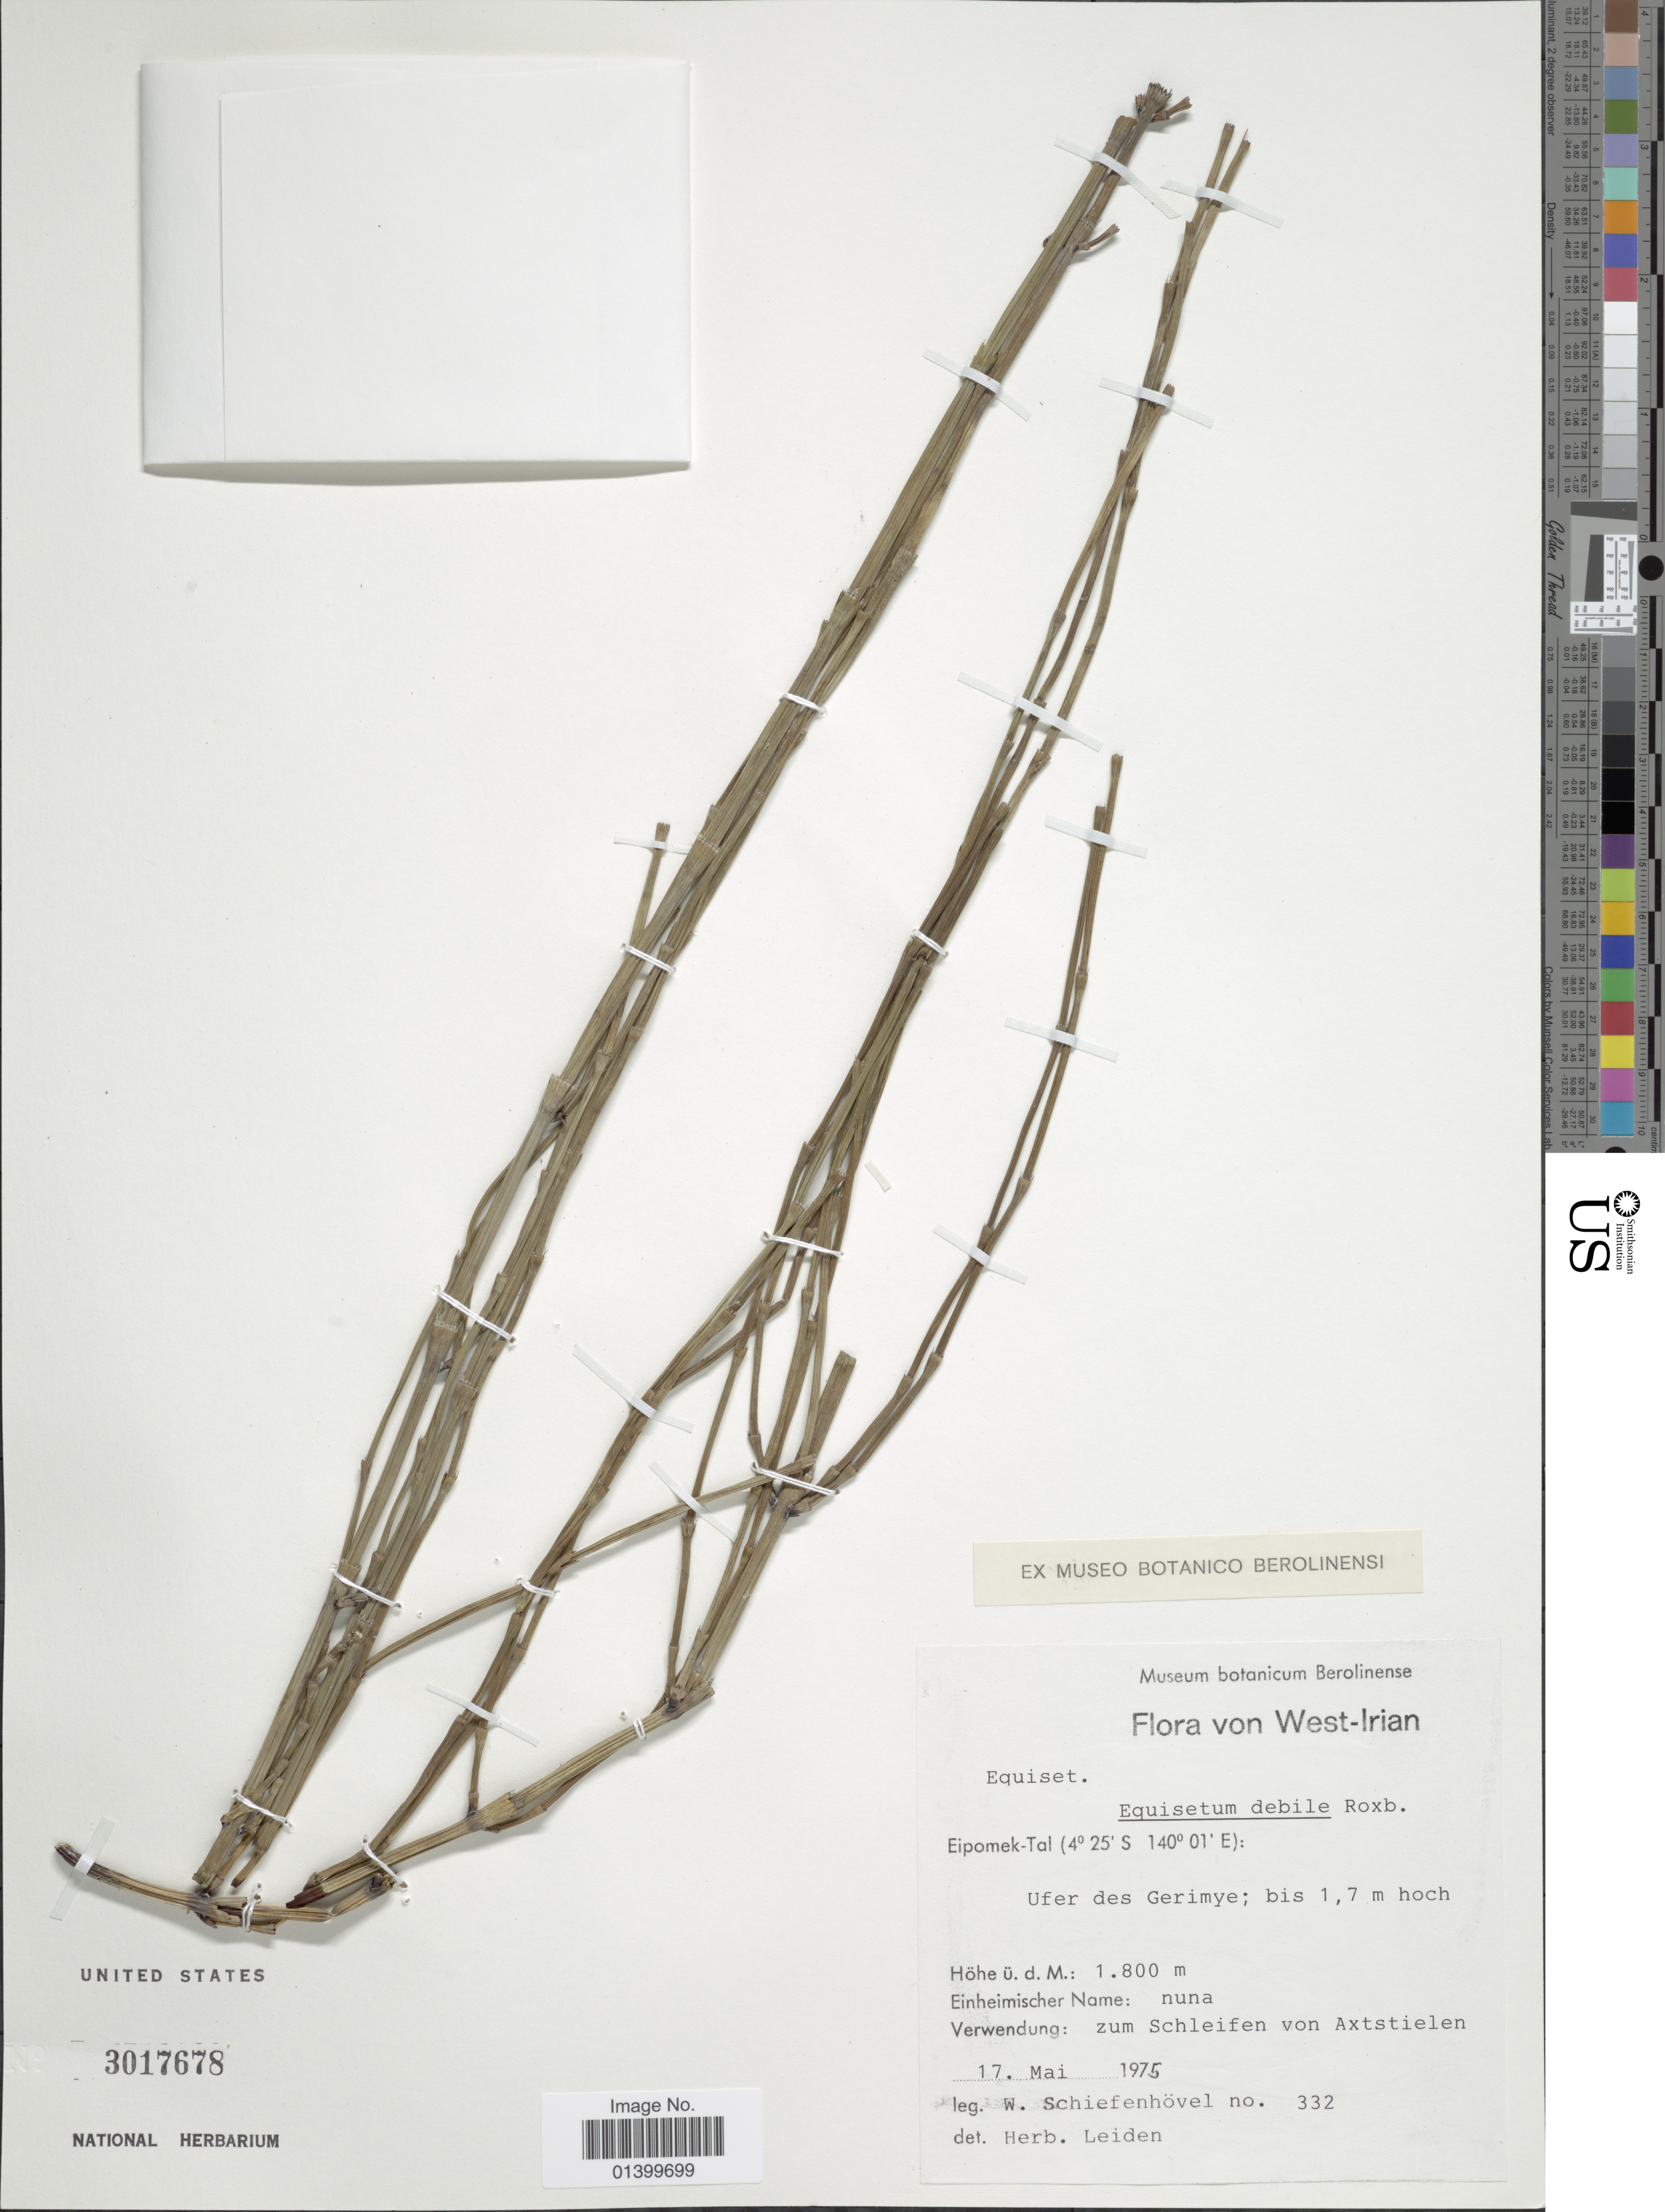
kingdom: Plantae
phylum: Tracheophyta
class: Polypodiopsida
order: Equisetales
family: Equisetaceae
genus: Equisetum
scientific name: Equisetum ramosissimum subsp. debile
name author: (Roxb. ex Vaucher) Hauke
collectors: W. Schiefenhövel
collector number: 332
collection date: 1975-05-17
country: Indonesia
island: New Guinea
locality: Flora von West-Irian. Eipomek-Tal, Ufer des Gerimye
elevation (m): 1800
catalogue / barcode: US 3017678